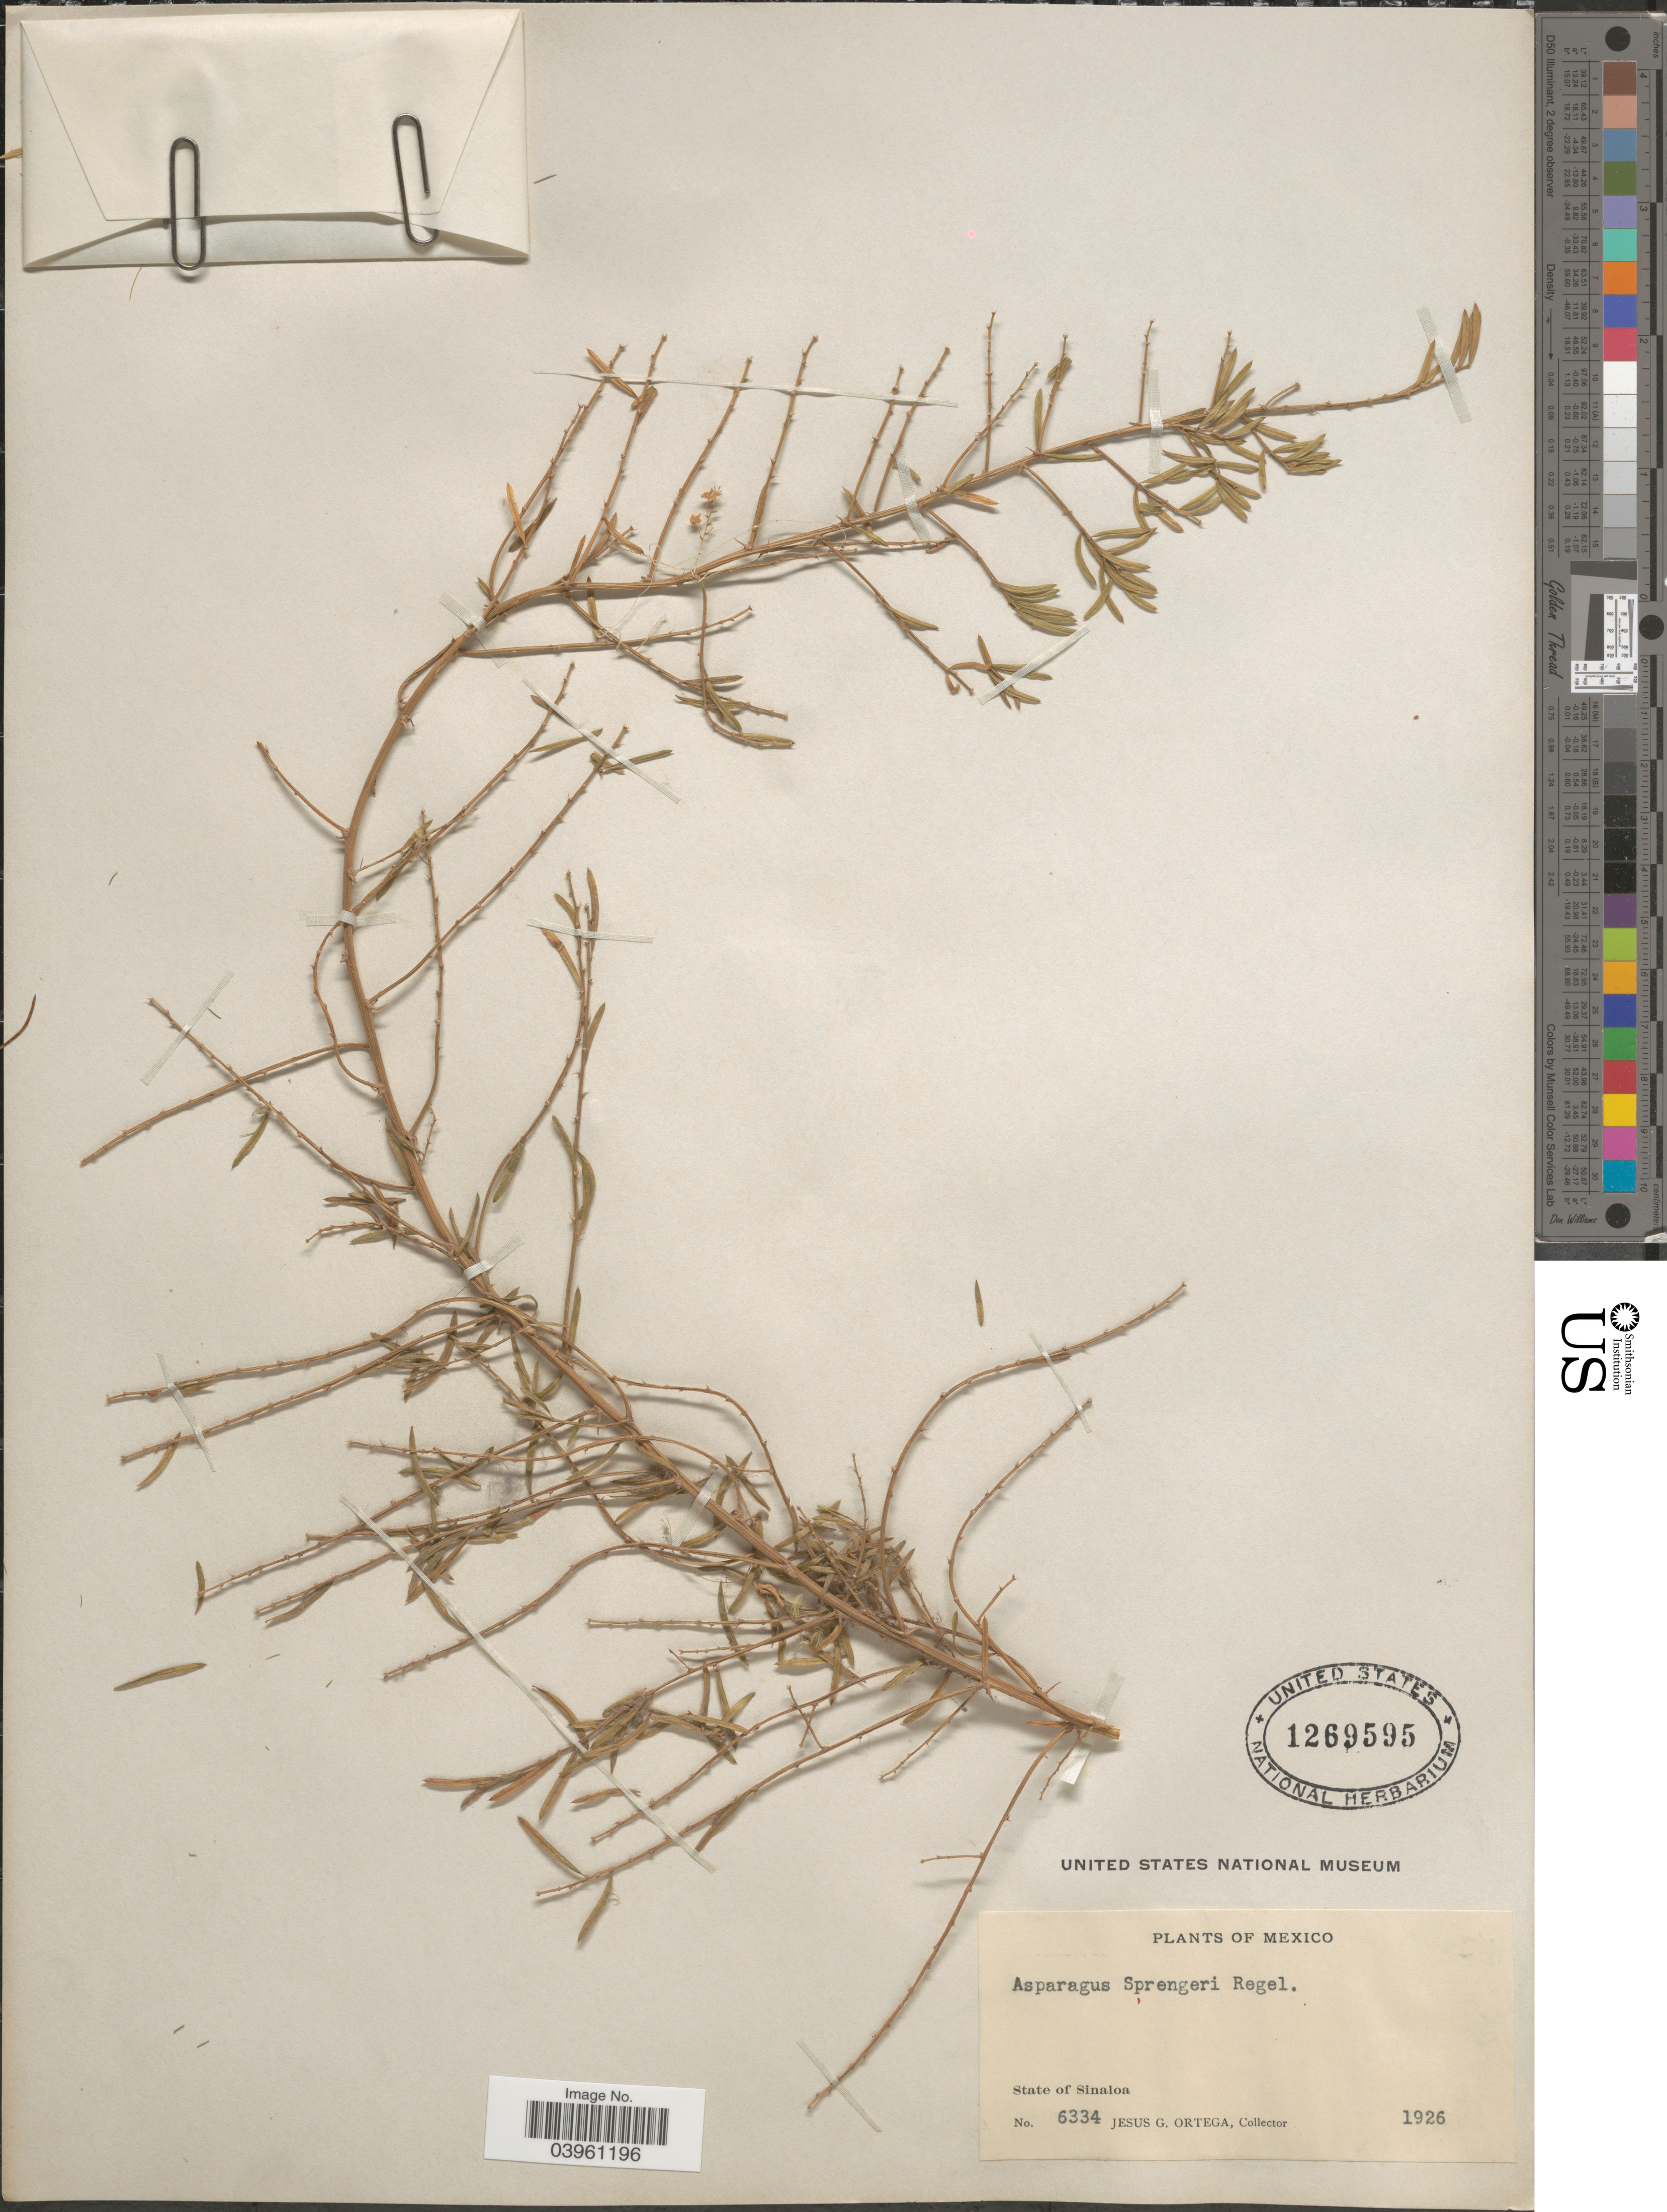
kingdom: Plantae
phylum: Tracheophyta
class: Liliopsida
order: Asparagales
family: Asparagaceae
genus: Asparagus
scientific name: Asparagus sp.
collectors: J. Ortega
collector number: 6334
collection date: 1926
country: Mexico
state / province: Sinaloa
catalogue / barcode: US 1269595